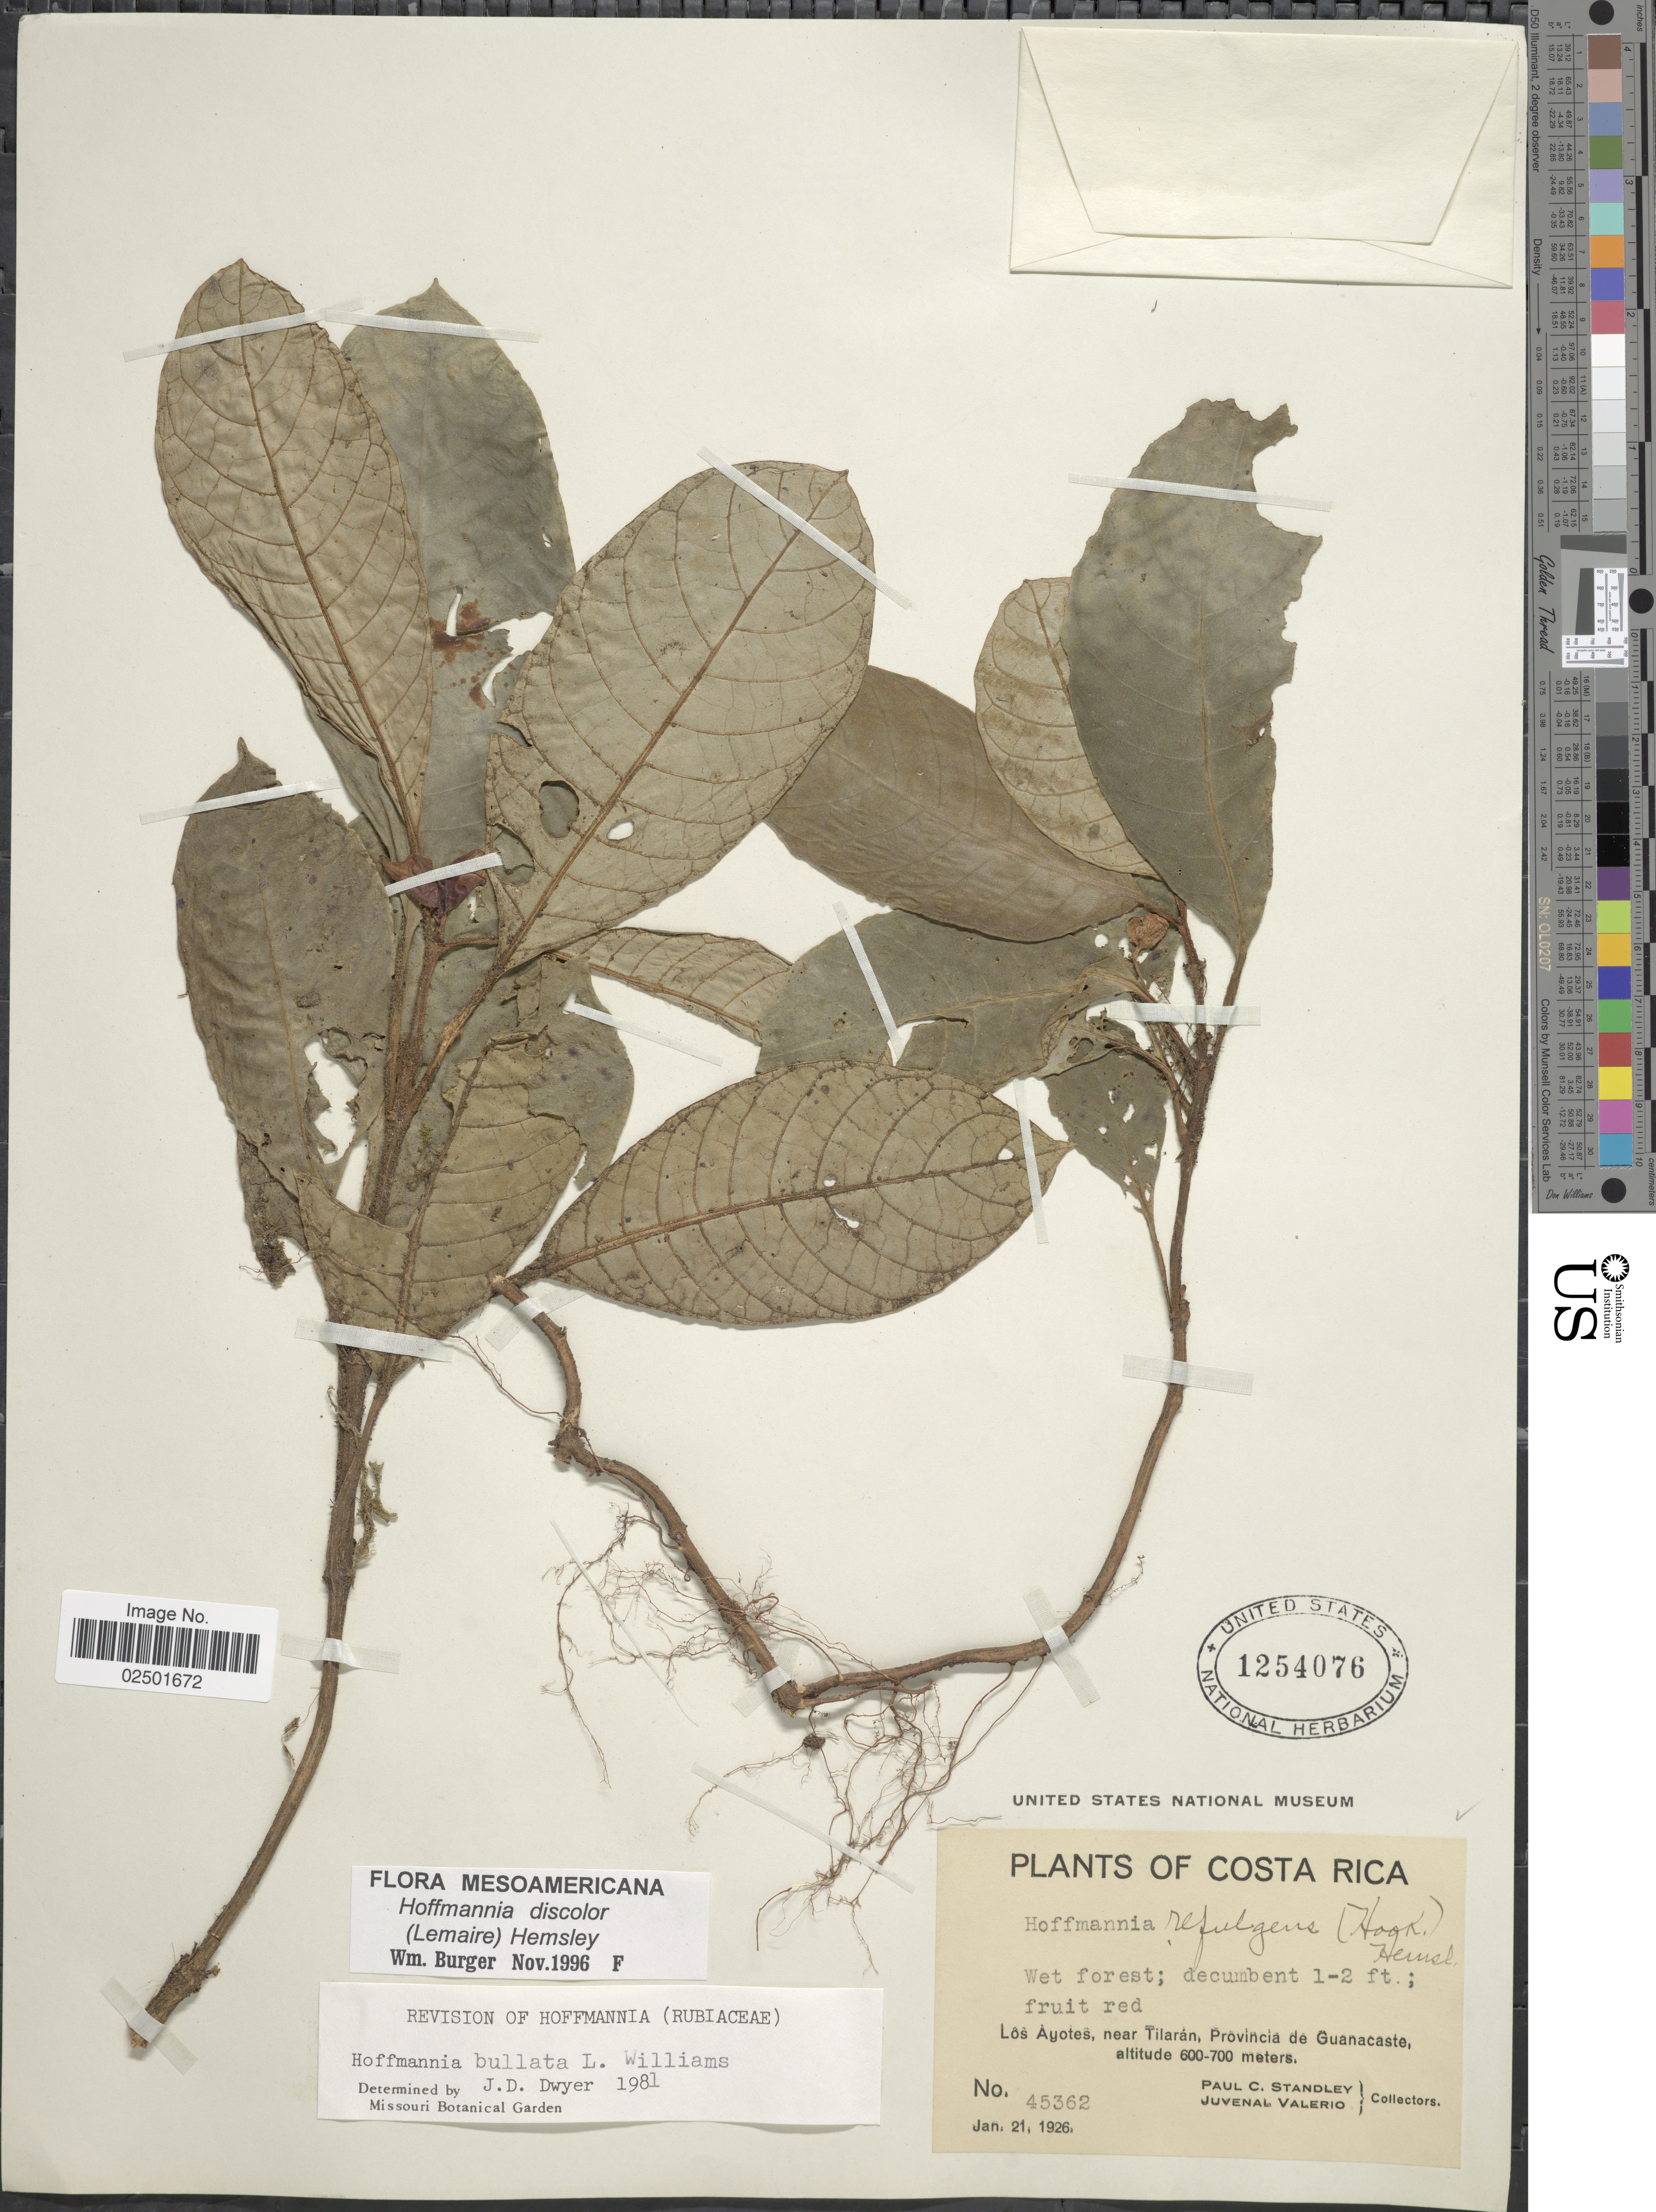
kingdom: Plantae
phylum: Tracheophyta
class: Magnoliopsida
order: Gentianales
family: Rubiaceae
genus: Hoffmannia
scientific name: Hoffmannia discolor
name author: (Lem.) Hemsl.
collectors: P. C. Standley & J. Valerio R.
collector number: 45362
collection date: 1926-01-21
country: Costa Rica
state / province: Guanacaste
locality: Los Ayotes, near Tilarán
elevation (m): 600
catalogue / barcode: US 1254076